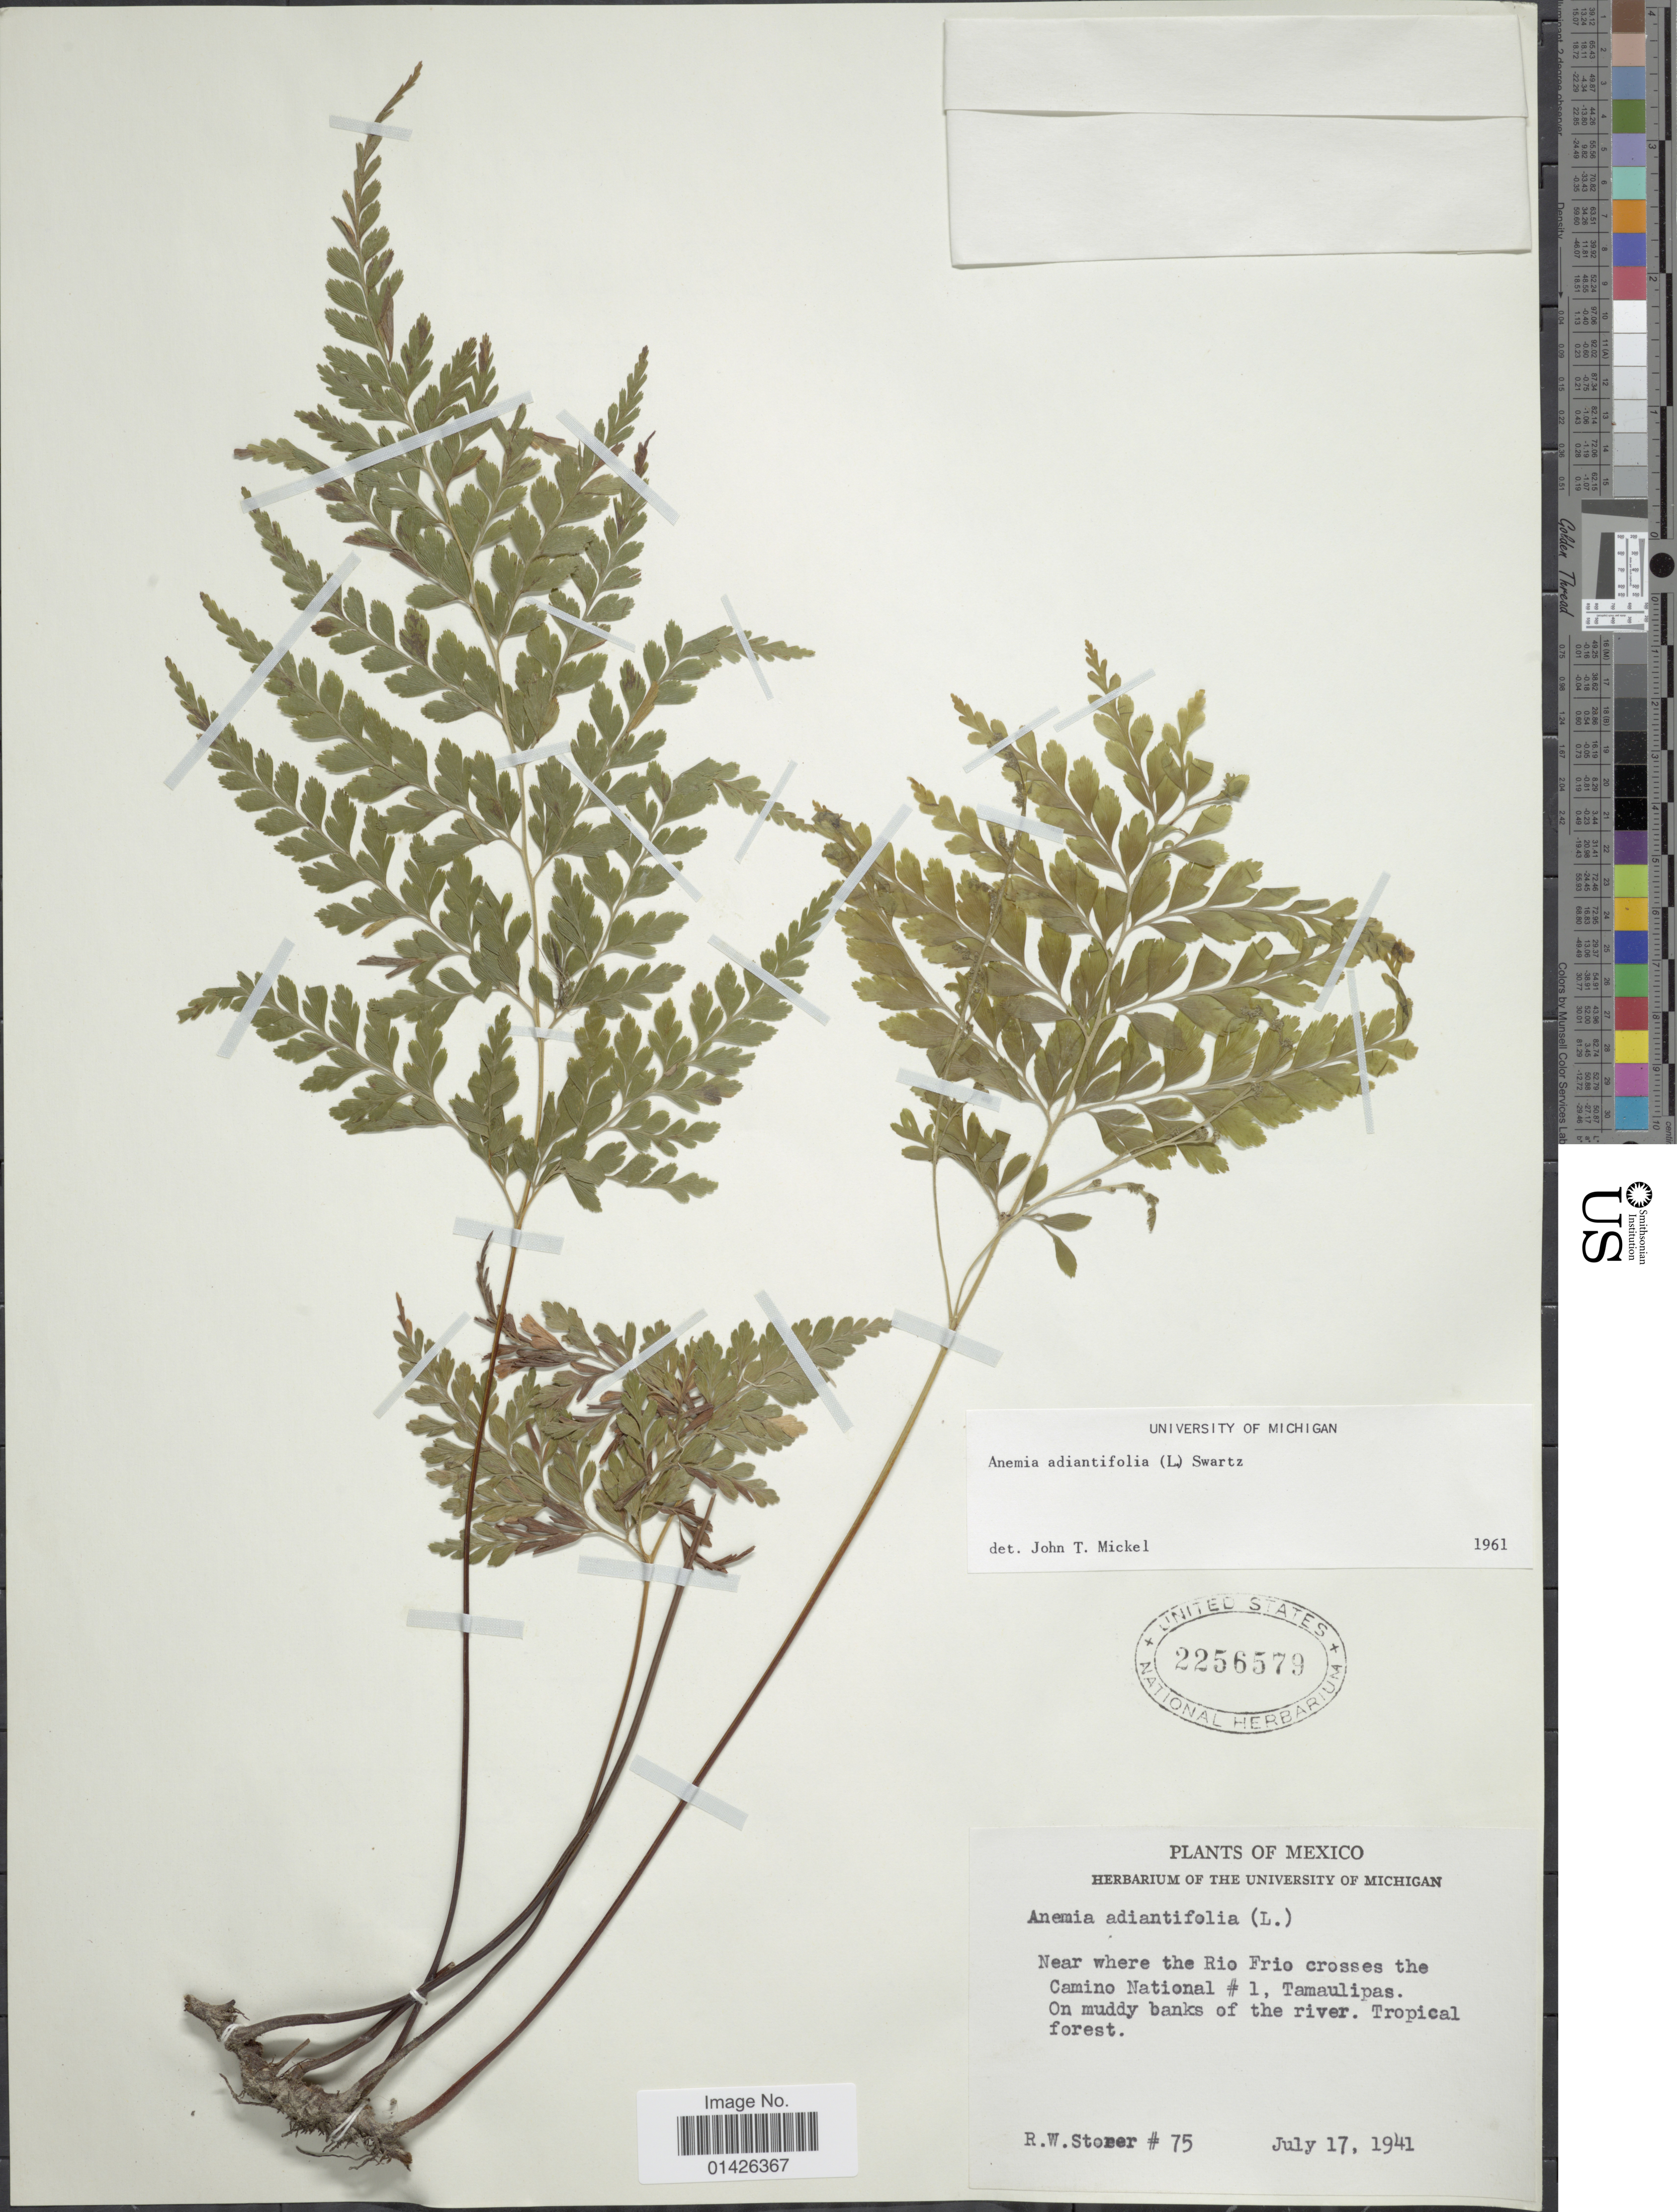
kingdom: Plantae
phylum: Tracheophyta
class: Polypodiopsida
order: Schizaeales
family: Anemiaceae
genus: Anemia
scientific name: Anemia adiantifolia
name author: (L.) Sw.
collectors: R. Storer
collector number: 75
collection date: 1941-07-17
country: Mexico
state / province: Tamaulipas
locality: Near where the Rio Frio crosses the Camino National # 1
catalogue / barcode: US 2256579